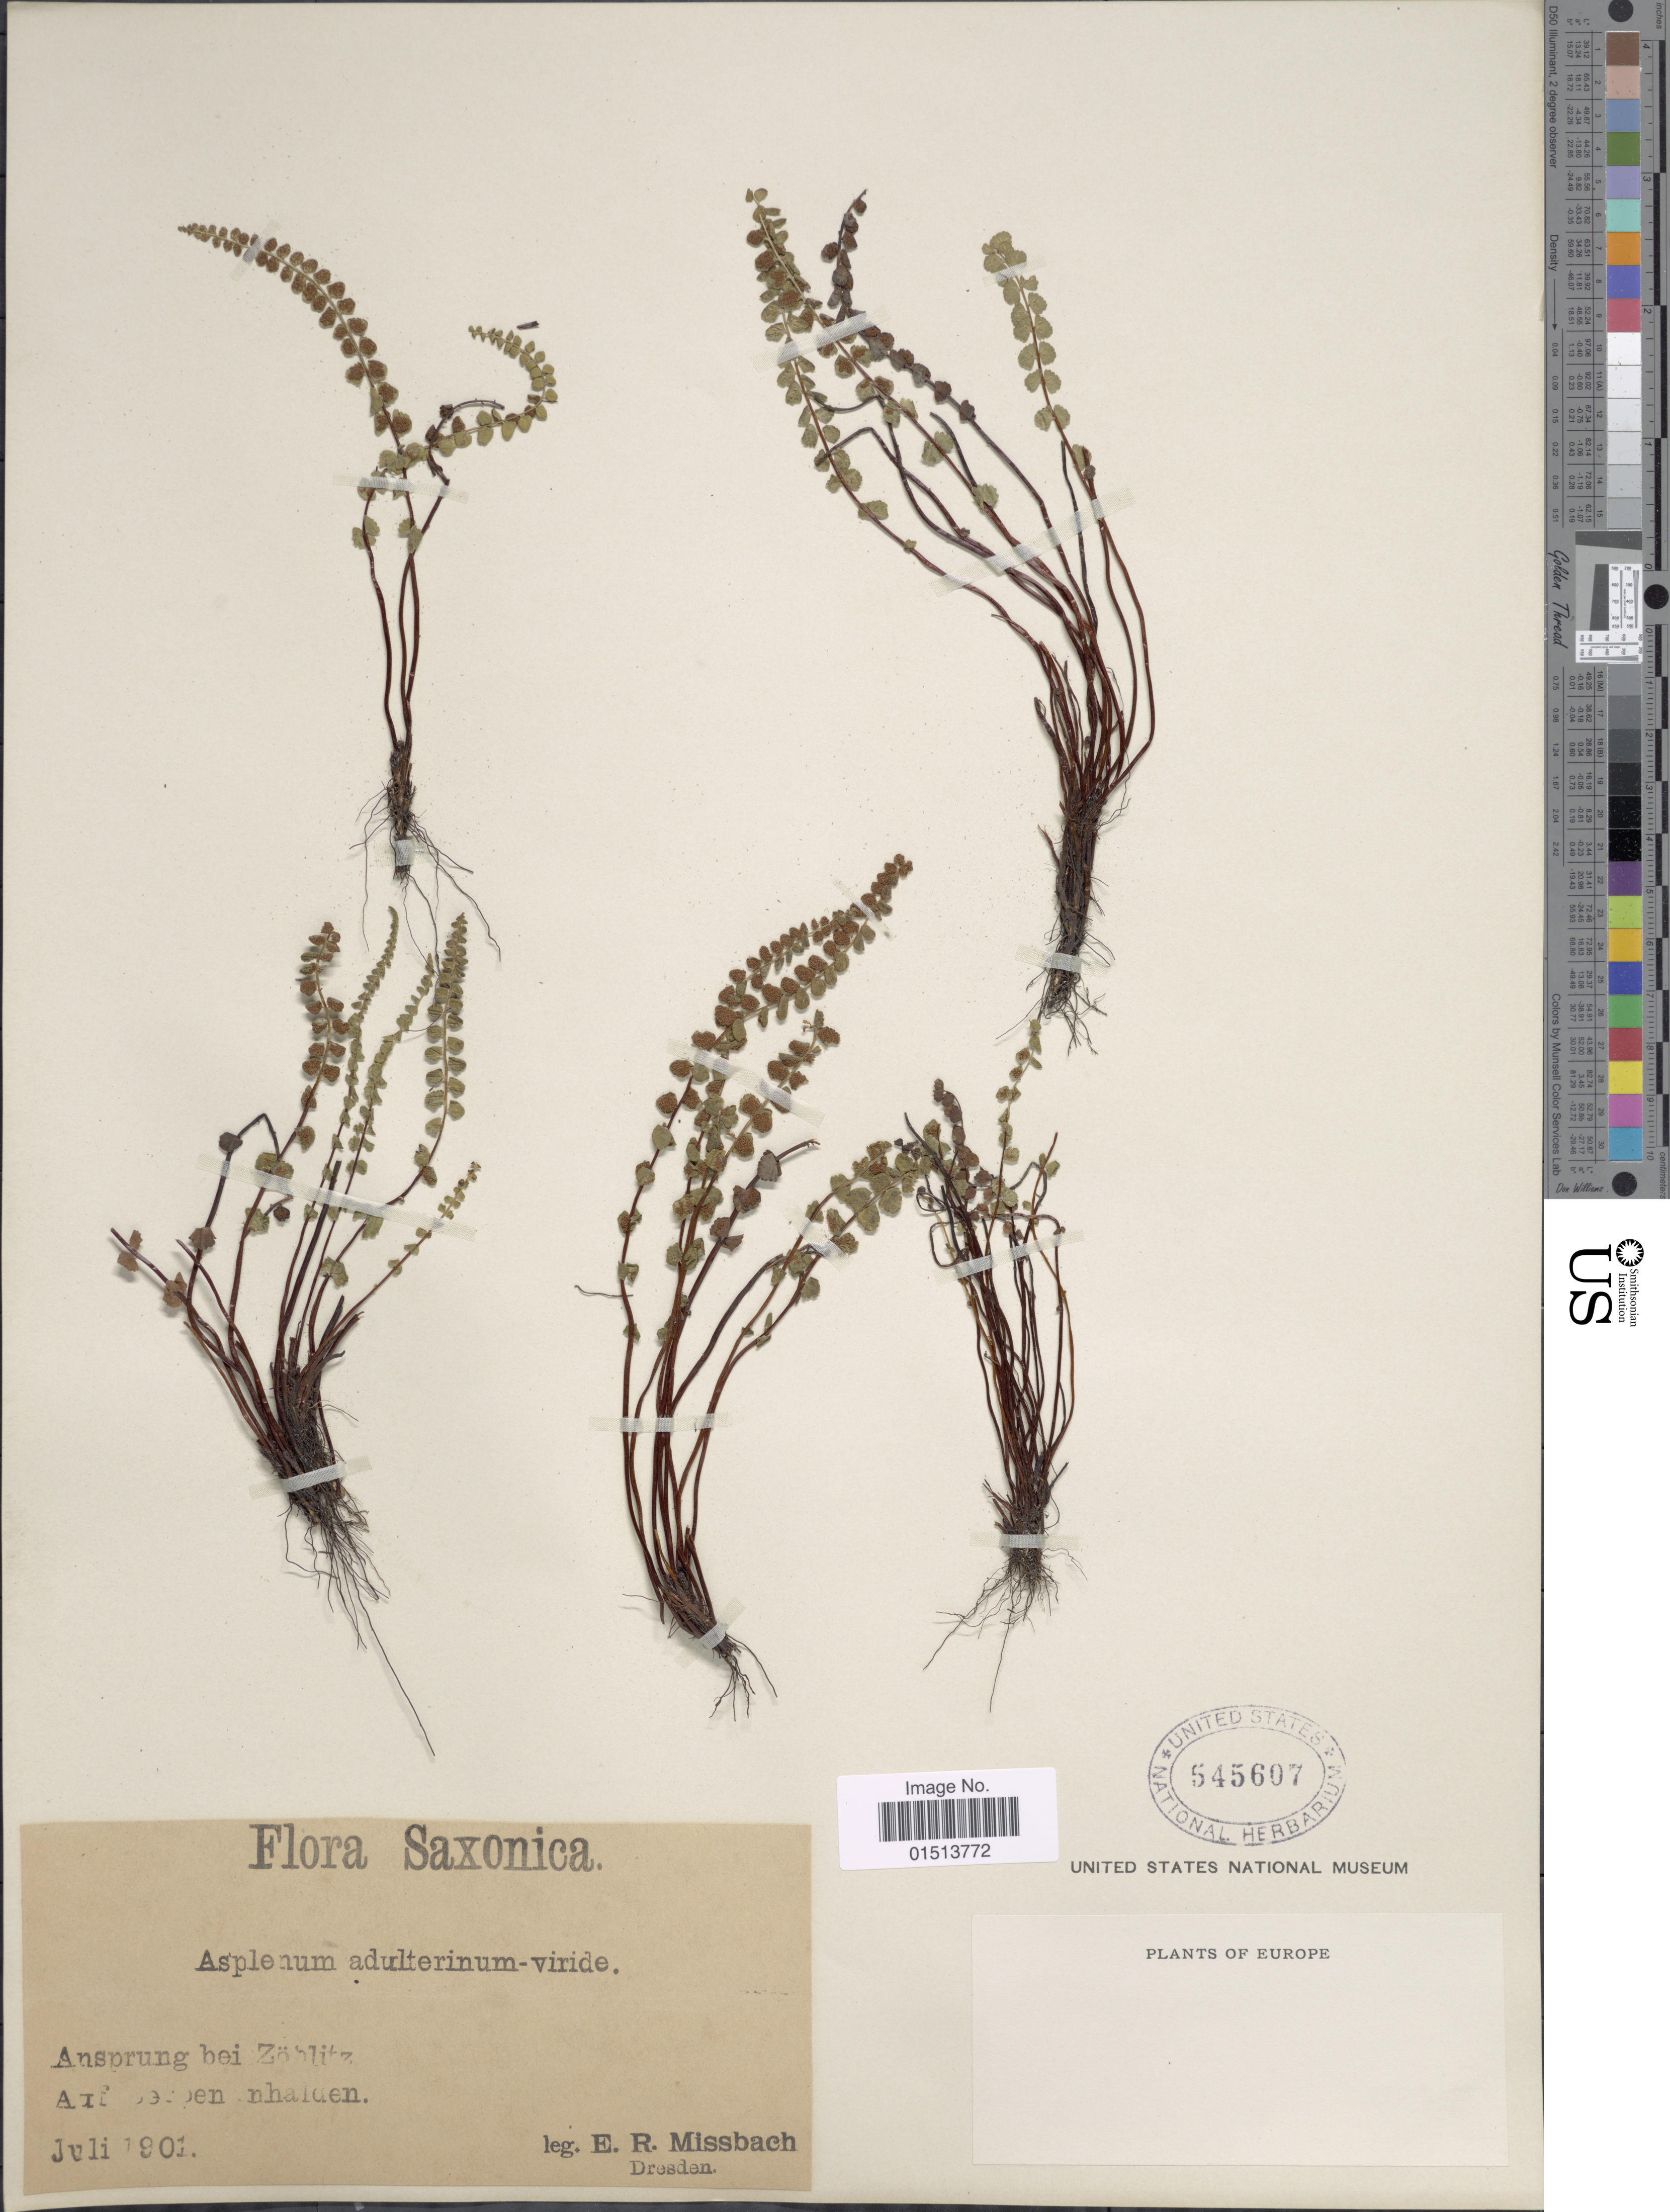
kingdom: Plantae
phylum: Tracheophyta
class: Polypodiopsida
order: Polypodiales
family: Aspleniaceae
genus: Asplenium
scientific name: Asplenium adulterinum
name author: Milde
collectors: E. Missbach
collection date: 1901-07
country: Germany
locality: Europe, Saxonica, Ansprung bei Zöblitz, auf Serpentinhalden.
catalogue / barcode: US 545607